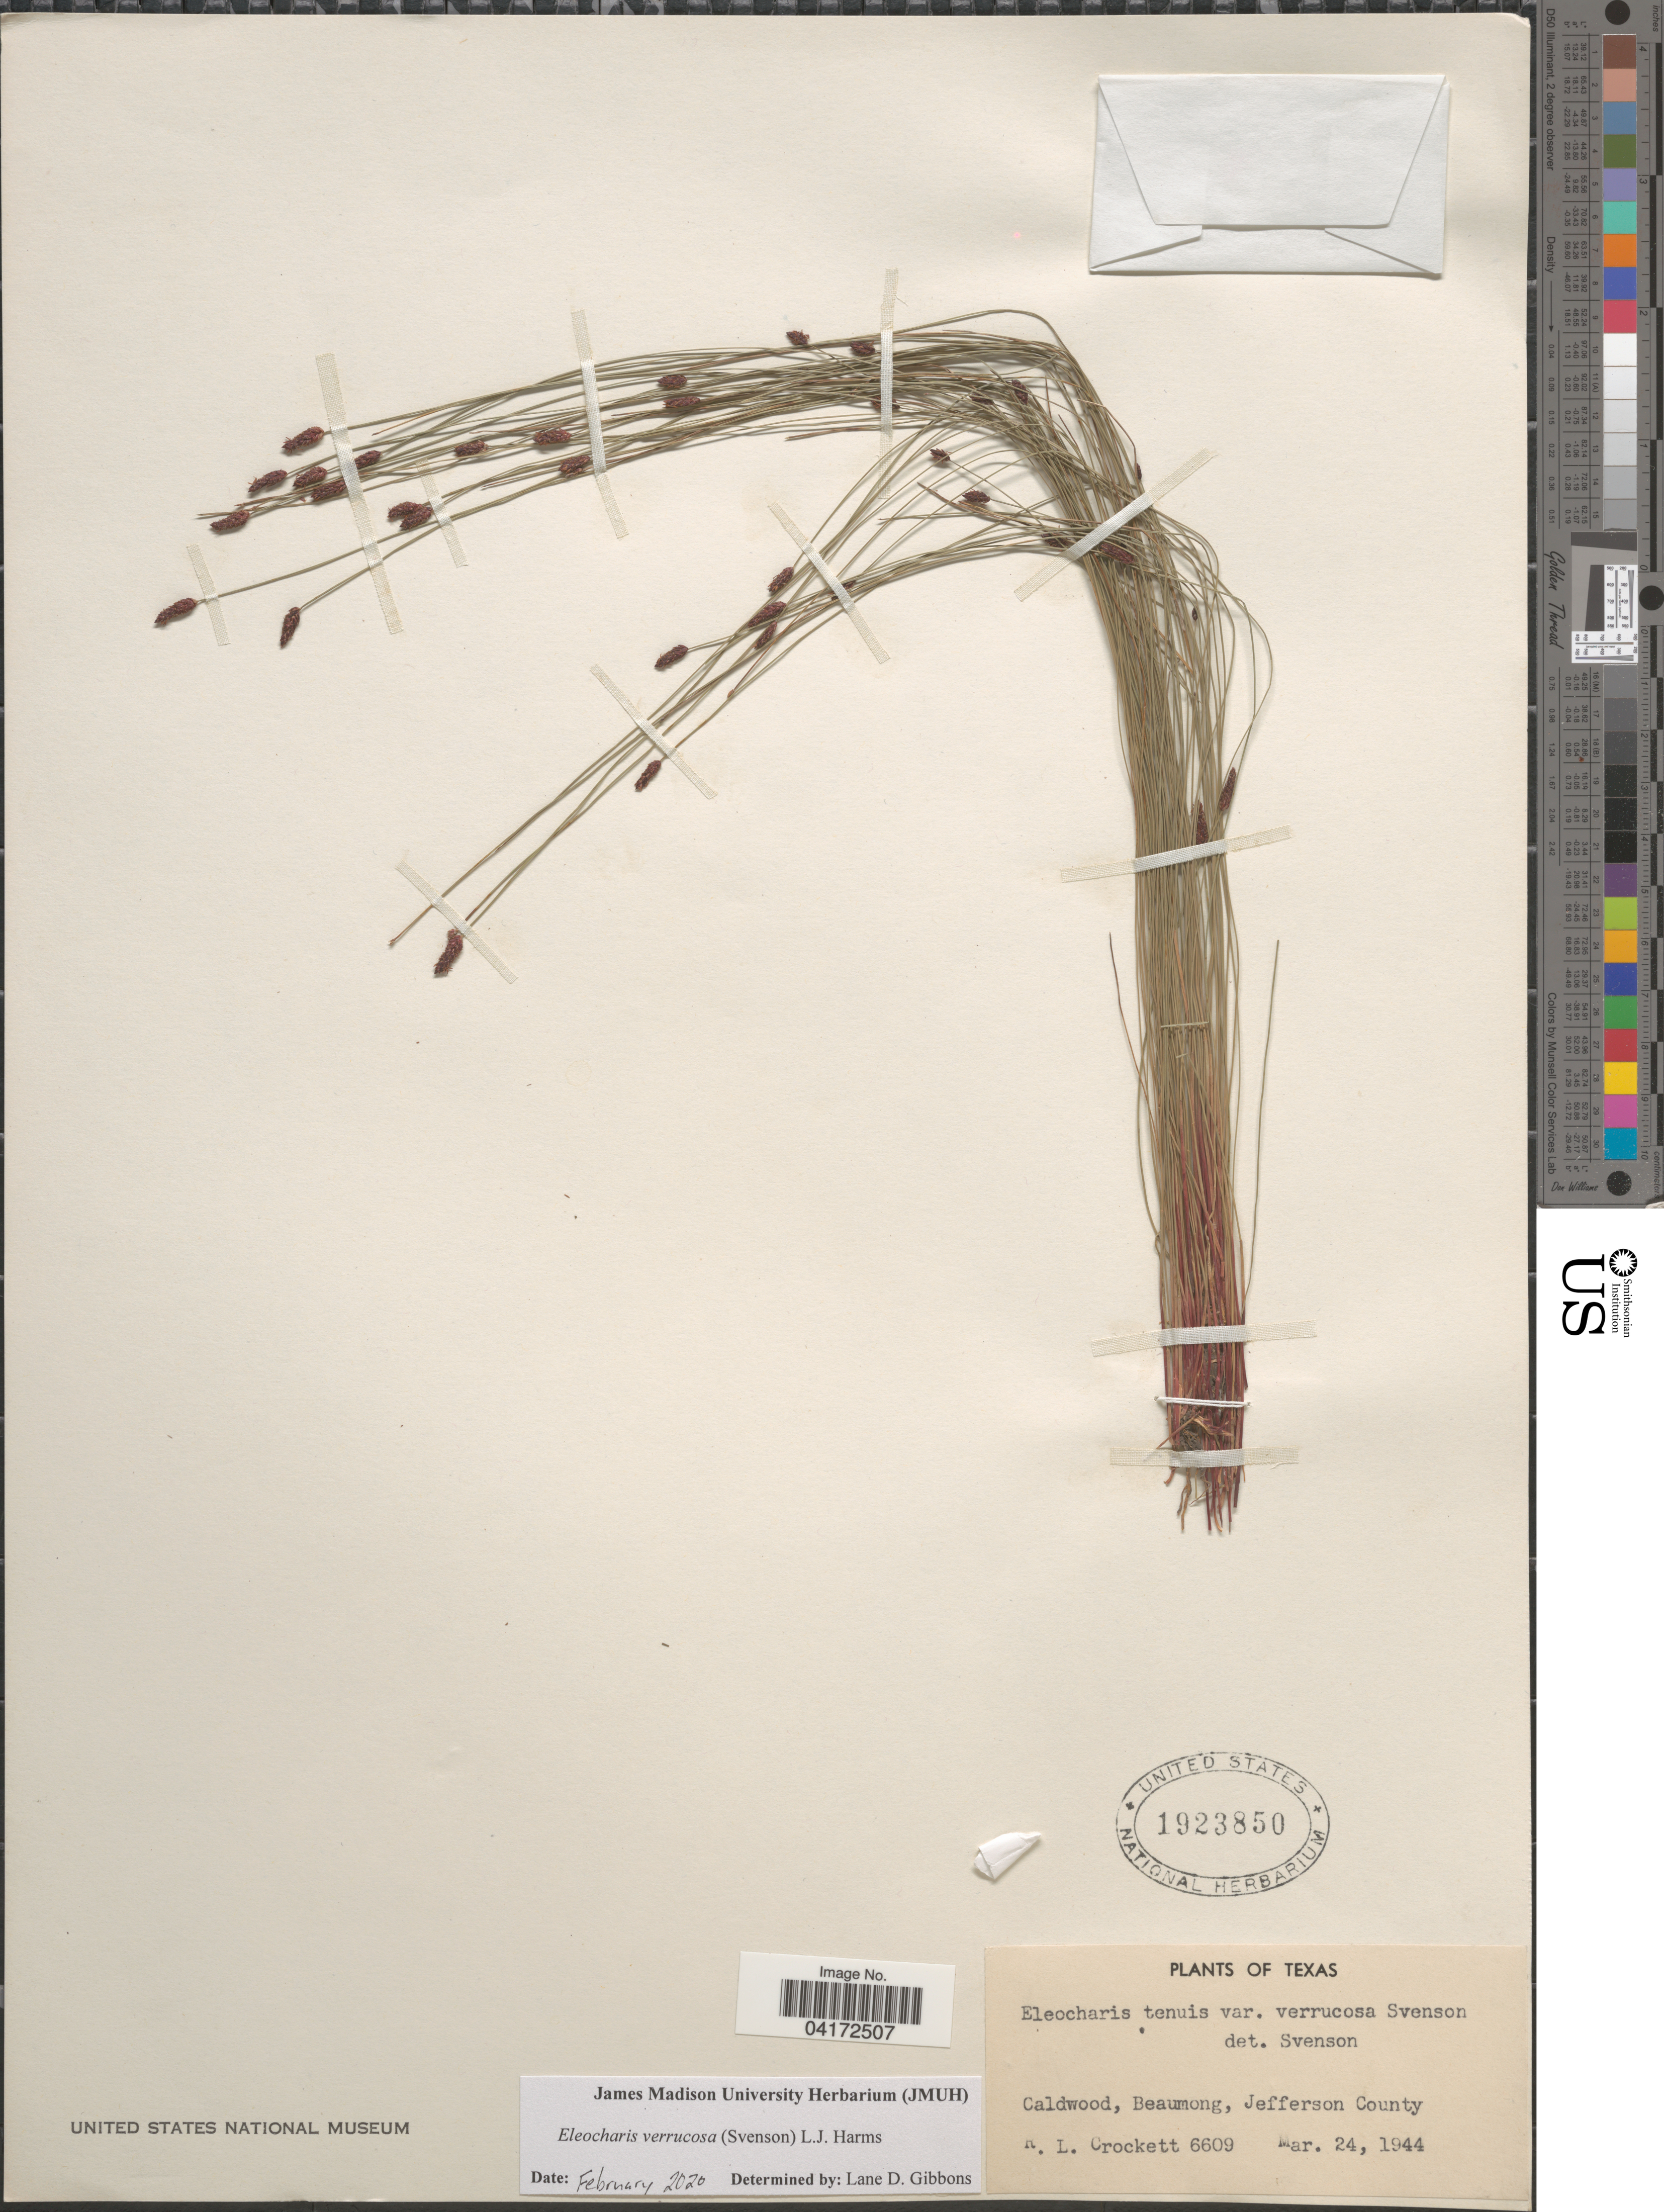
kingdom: Plantae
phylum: Tracheophyta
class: Liliopsida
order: Poales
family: Cyperaceae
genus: Eleocharis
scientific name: Eleocharis verrucosa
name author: (Svenson) L. J. Harms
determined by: Gibbons, Lane D.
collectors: R. Crockett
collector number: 6609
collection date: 1944-03-24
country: United States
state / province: Texas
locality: Caldwood, Beaumong, Jefferson County.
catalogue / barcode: US 1923850